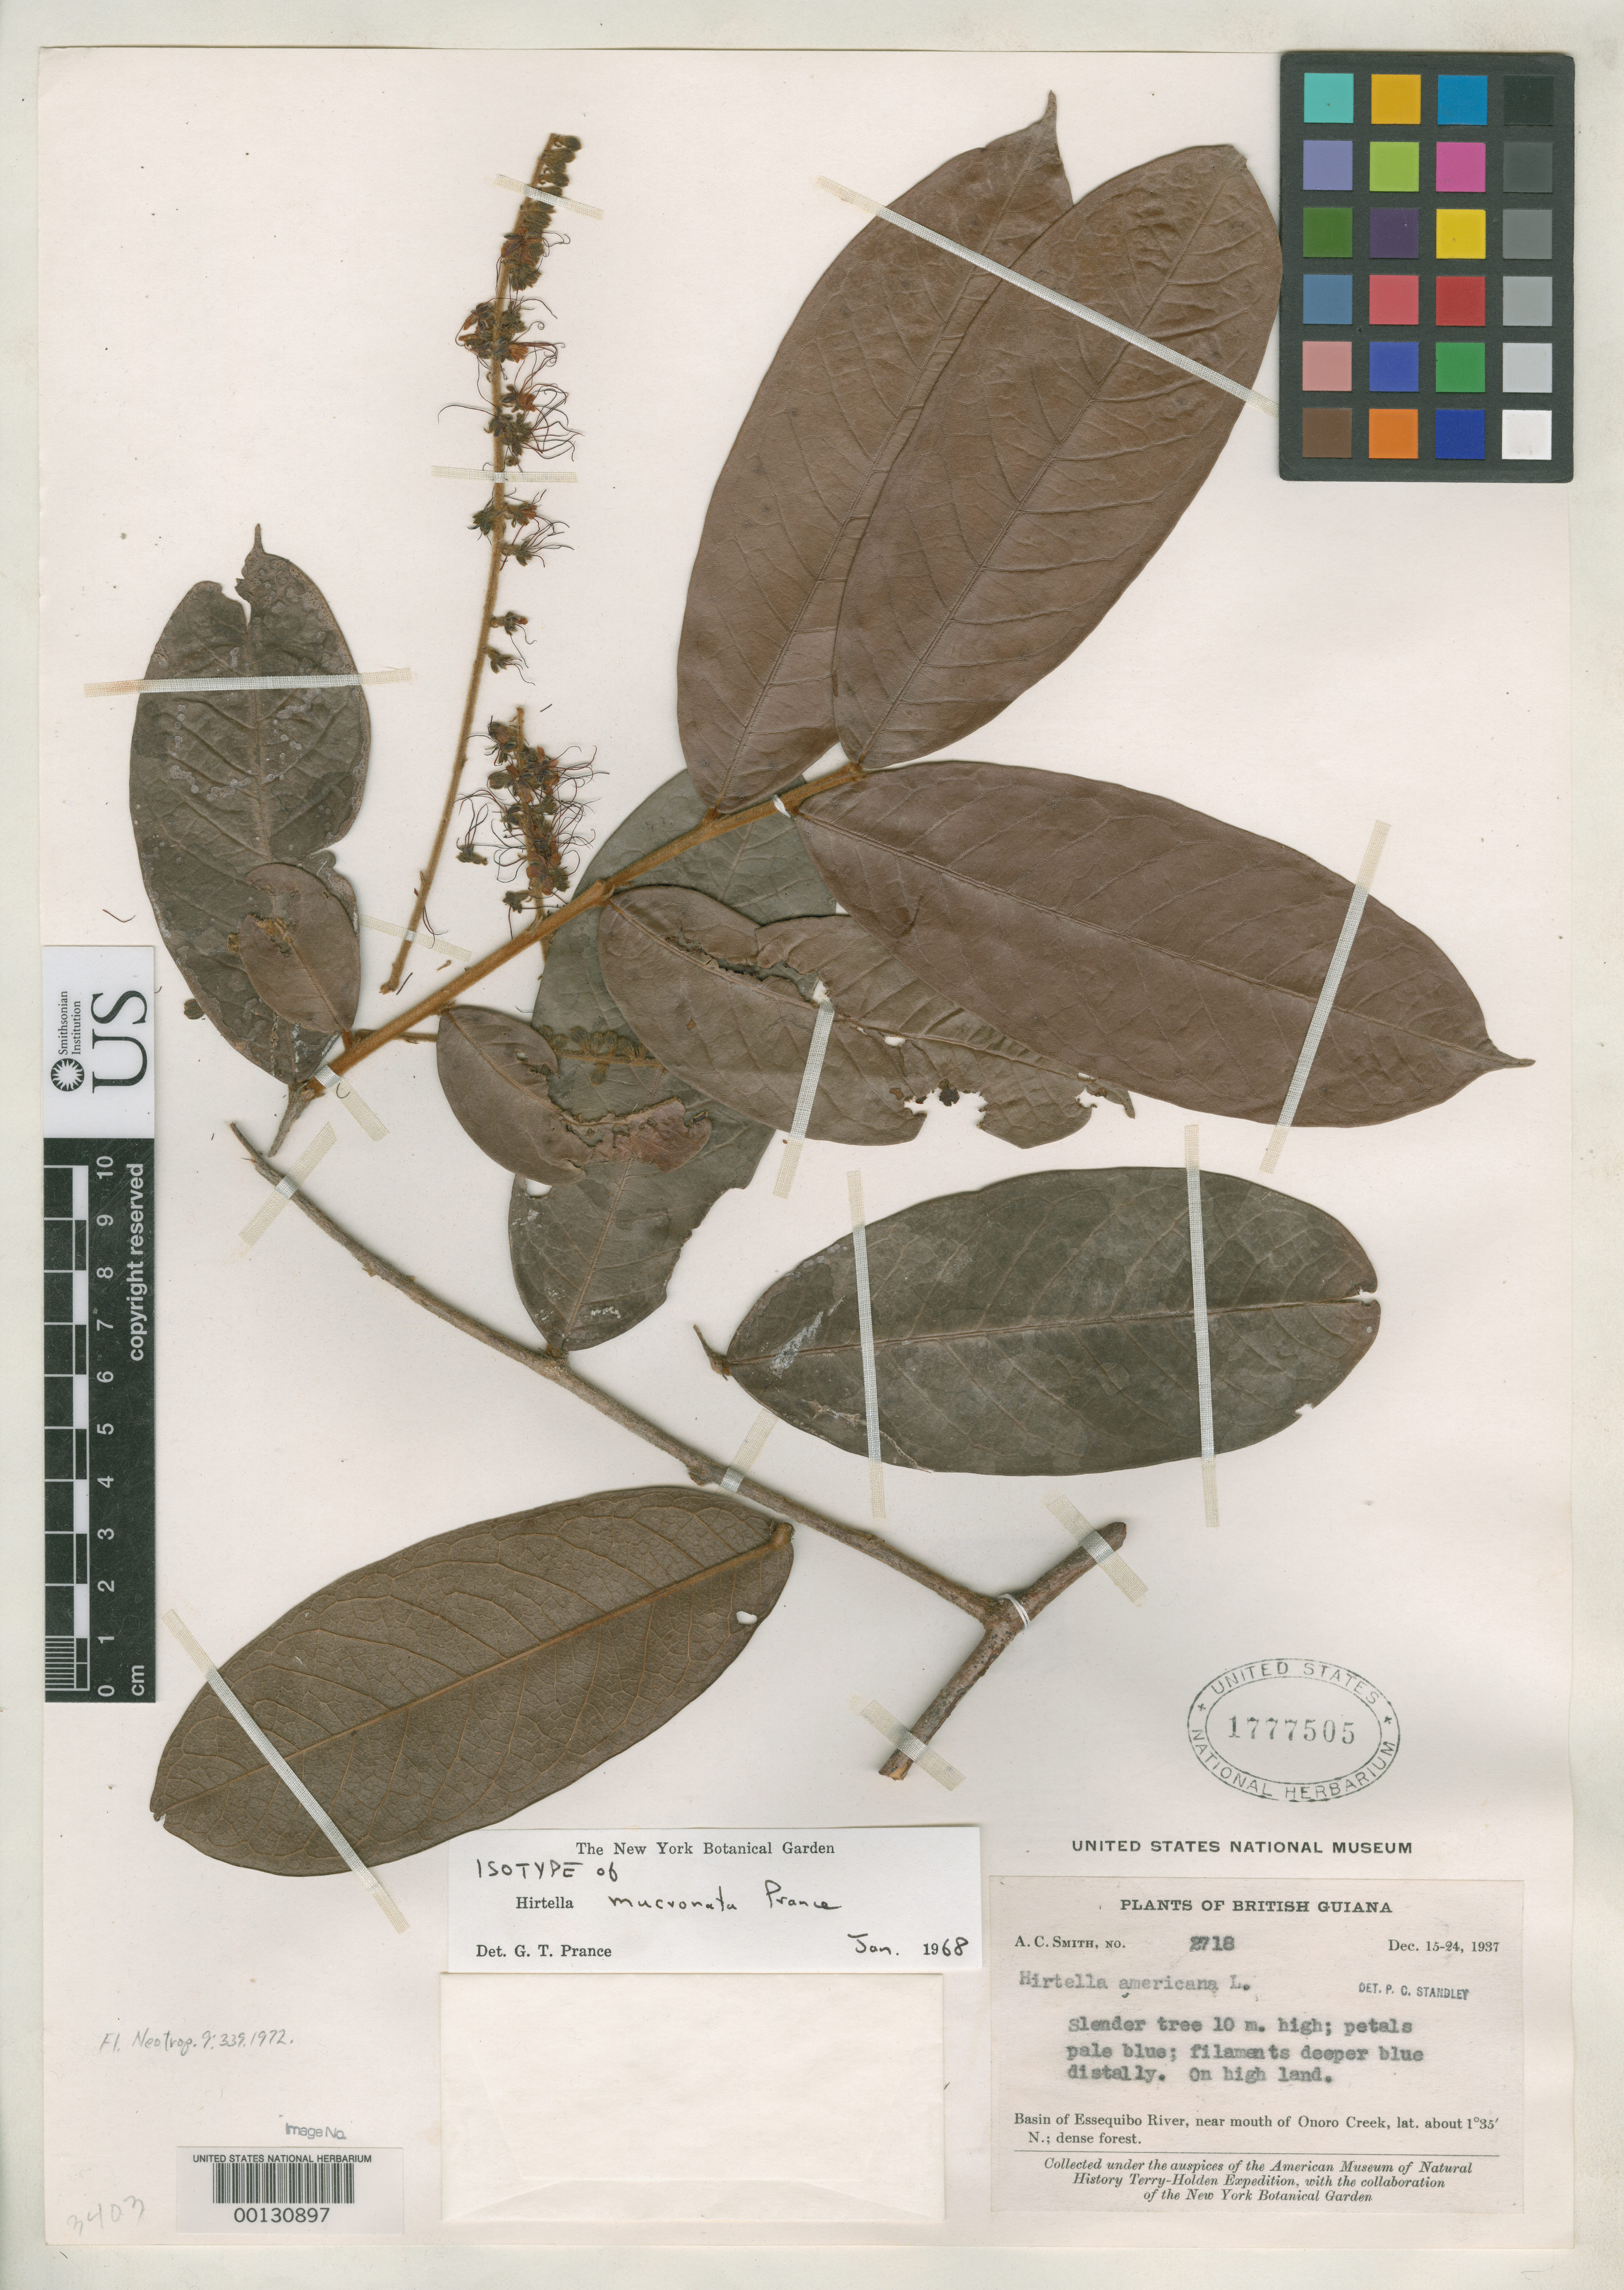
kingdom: Plantae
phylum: Tracheophyta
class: Magnoliopsida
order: Malpighiales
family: Chrysobalanaceae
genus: Hirtella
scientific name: Hirtella mucronata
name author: Prance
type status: Isotype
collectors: A. C. Smith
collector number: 2718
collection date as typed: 15 Dec 1937 to 24 Dec 1937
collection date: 1937-12-15/1937-12-24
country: Guyana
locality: Onoro Creek, basin of Essequibo River.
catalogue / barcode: US 1777505